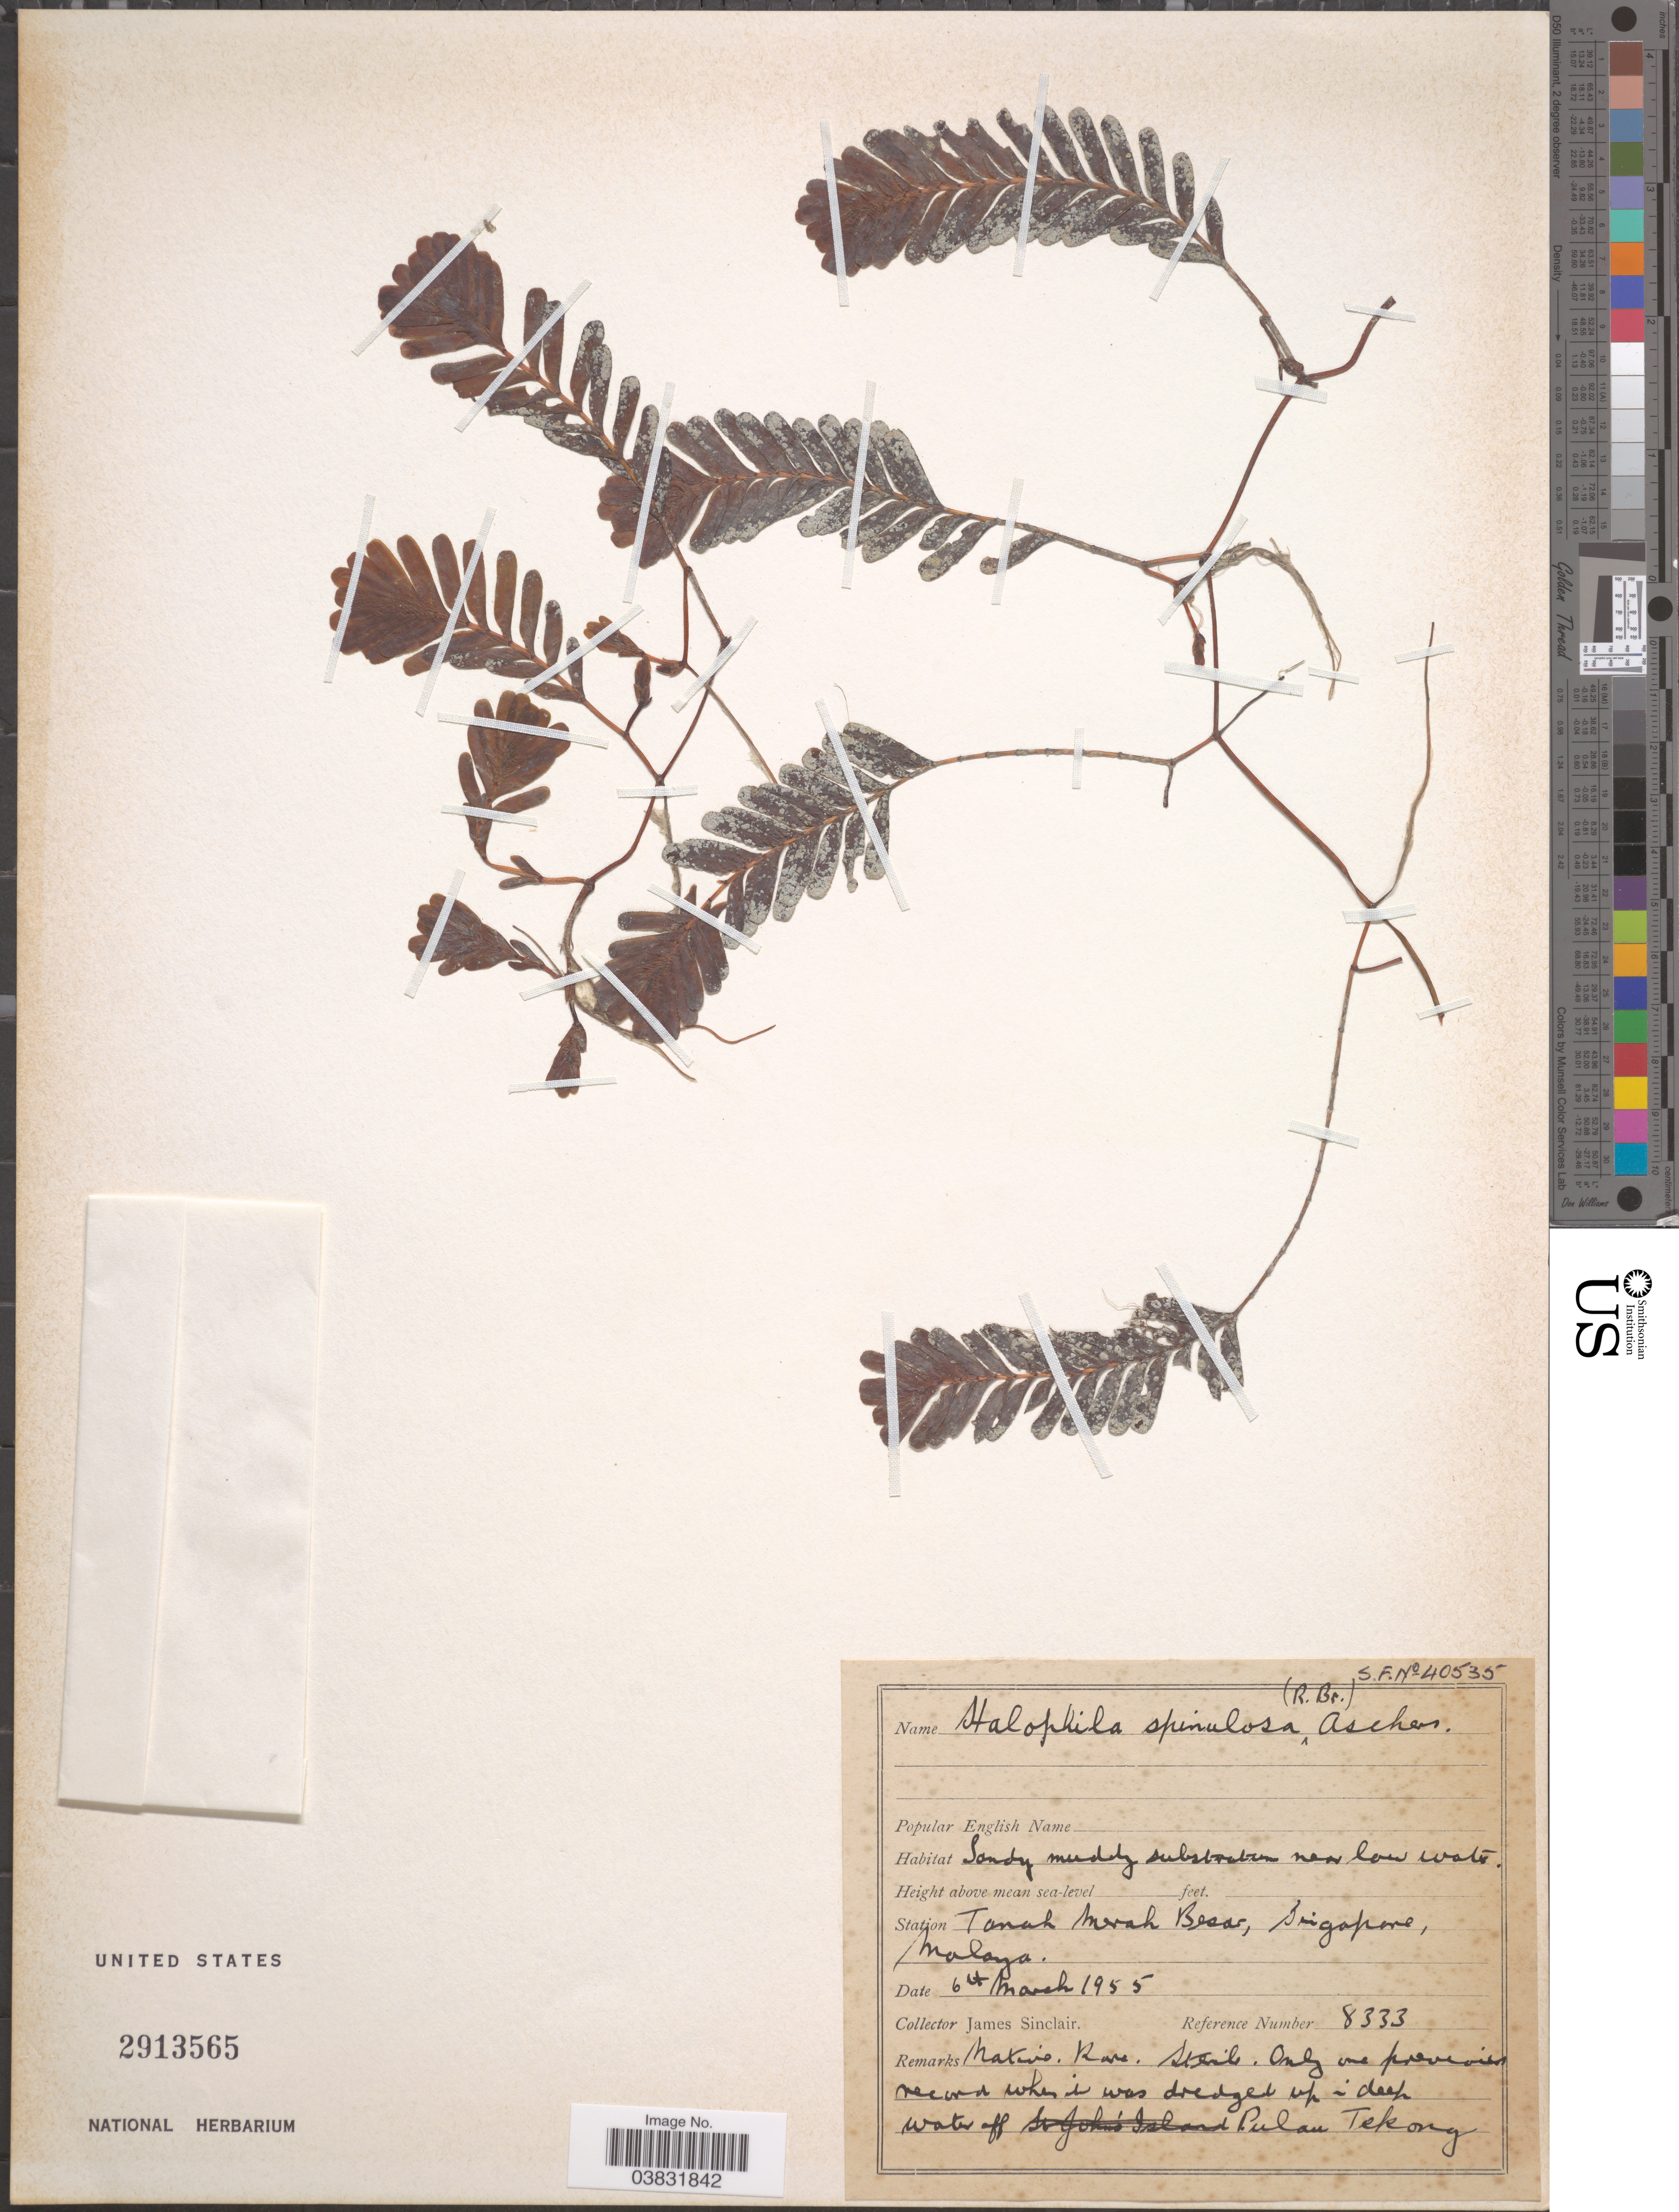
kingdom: Plantae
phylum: Tracheophyta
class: Liliopsida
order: Alismatales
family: Hydrocharitaceae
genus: Halophila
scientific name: Halophila spinulosa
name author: (R. Br.) Asch.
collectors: J. Sinclair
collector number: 8333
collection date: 1955-03-06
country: Singapore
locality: Station Tanah Merah Besar, Malaya.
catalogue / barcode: US 2913565